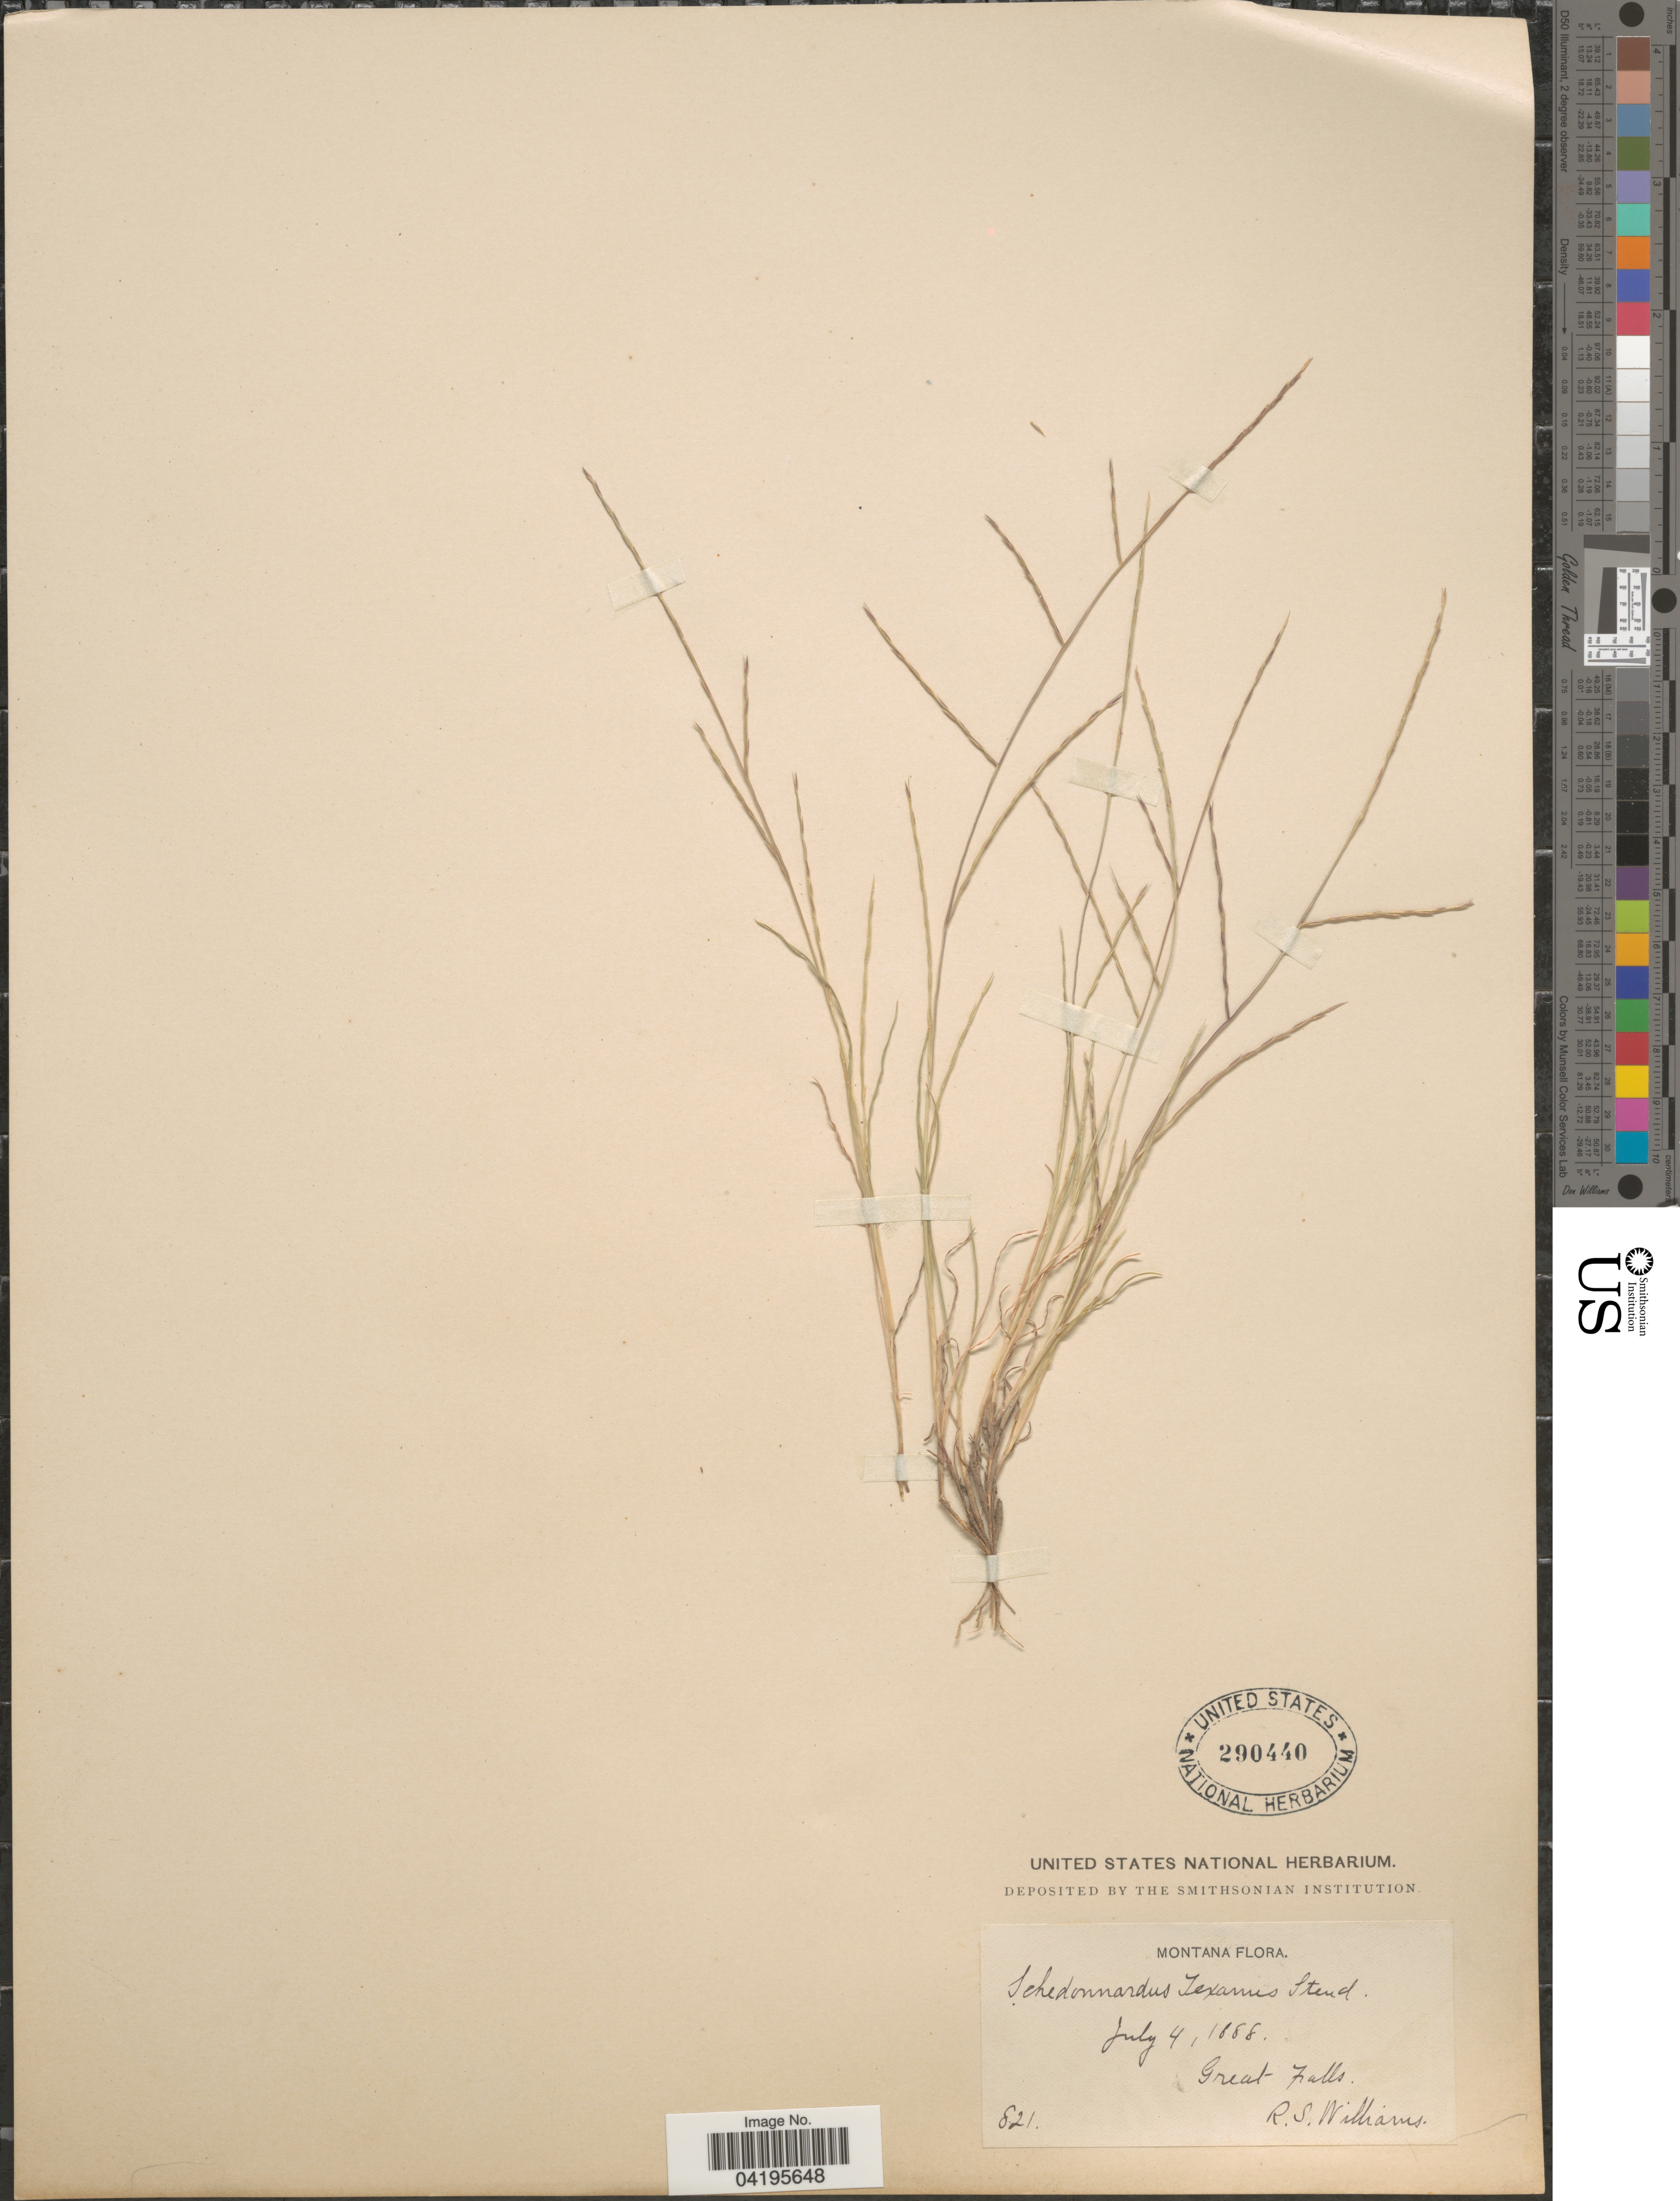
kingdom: Plantae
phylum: Tracheophyta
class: Liliopsida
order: Poales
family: Poaceae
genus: Muhlenbergia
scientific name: Muhlenbergia paniculata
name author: (Nutt.) Columbus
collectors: R. S. Williams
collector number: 821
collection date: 1888-07-04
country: United States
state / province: Montana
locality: Great Falls.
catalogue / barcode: US 290440